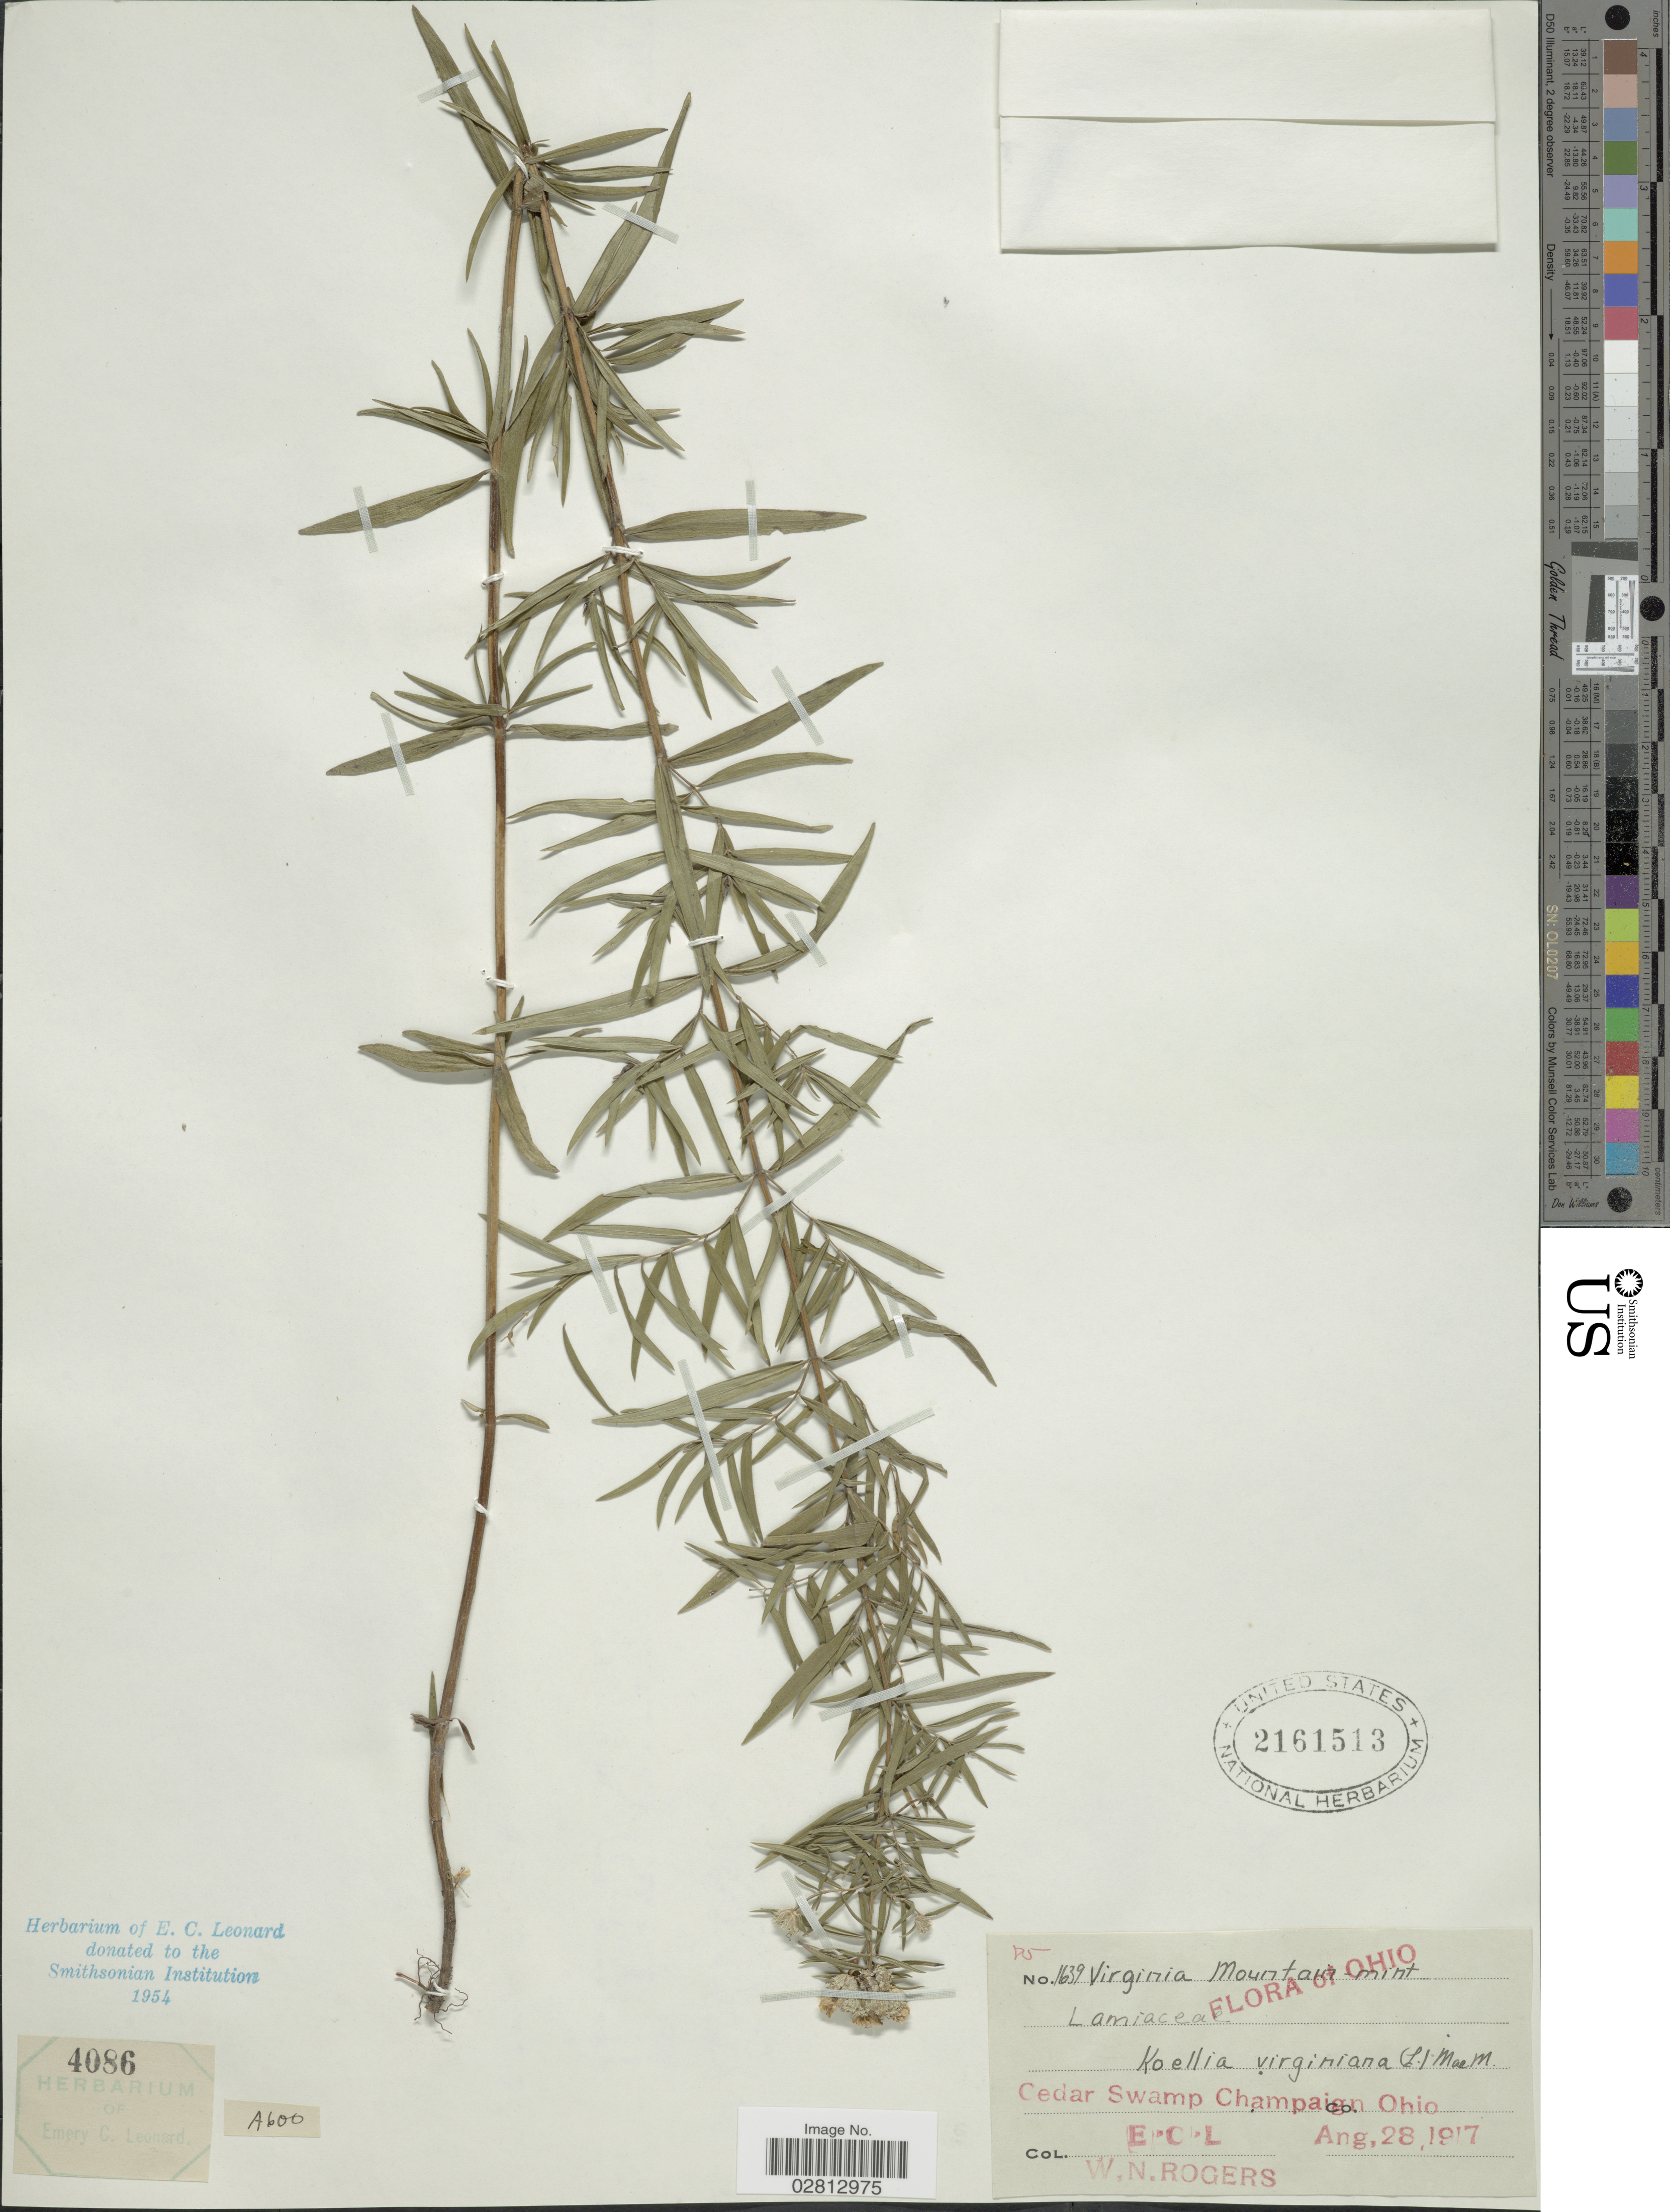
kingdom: Plantae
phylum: Tracheophyta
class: Magnoliopsida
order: Lamiales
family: Lamiaceae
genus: Pycnanthemum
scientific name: Pycnanthemum virginianum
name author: (L.) Durand & B.D. Jacks. ex B.L. Rob. & Fernald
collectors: E. C. Leonard & W. Rogers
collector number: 1639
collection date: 1917-08-28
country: United States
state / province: Ohio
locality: Cedar Swamp Champaign Co.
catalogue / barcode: US 2161513